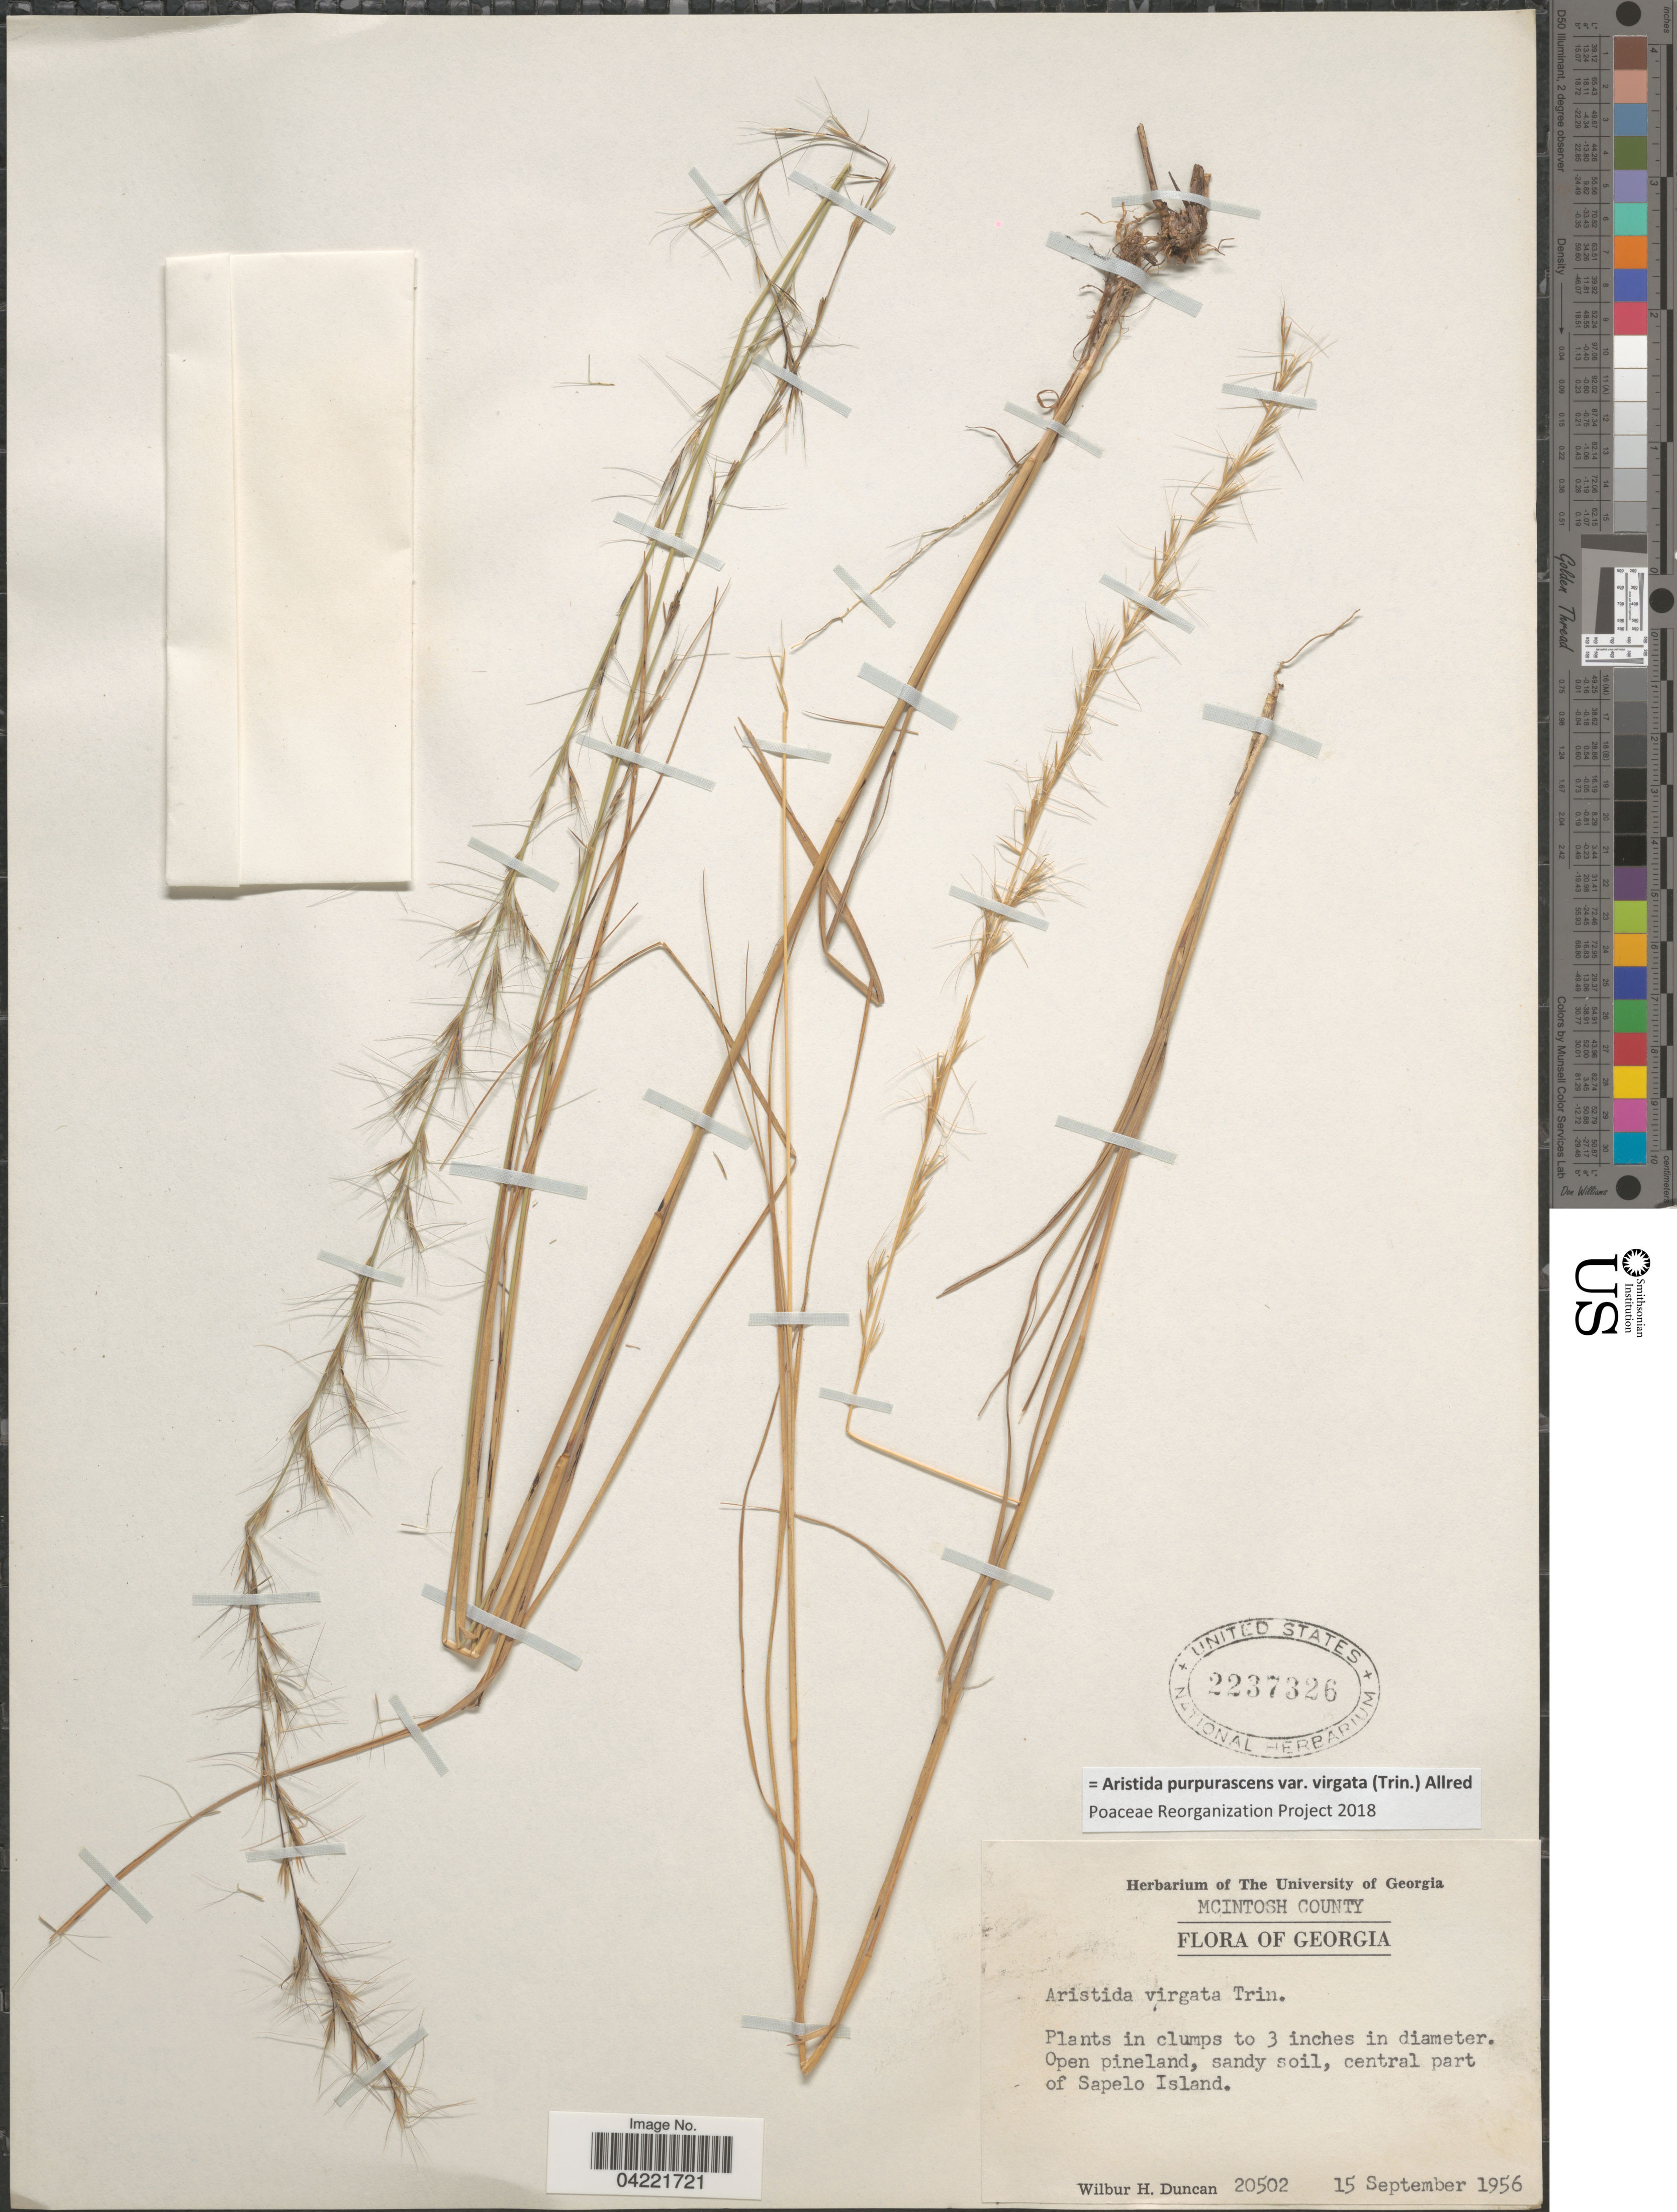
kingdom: Plantae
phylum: Tracheophyta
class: Liliopsida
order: Poales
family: Poaceae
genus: Aristida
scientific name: Aristida purpurascens var. virgata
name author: (Trin.) Allred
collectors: W. H. Duncan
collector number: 20502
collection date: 1956-09-15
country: United States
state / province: Georgia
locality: Mcintosh County. Central part of Sapelo Island.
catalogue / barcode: US 2237326